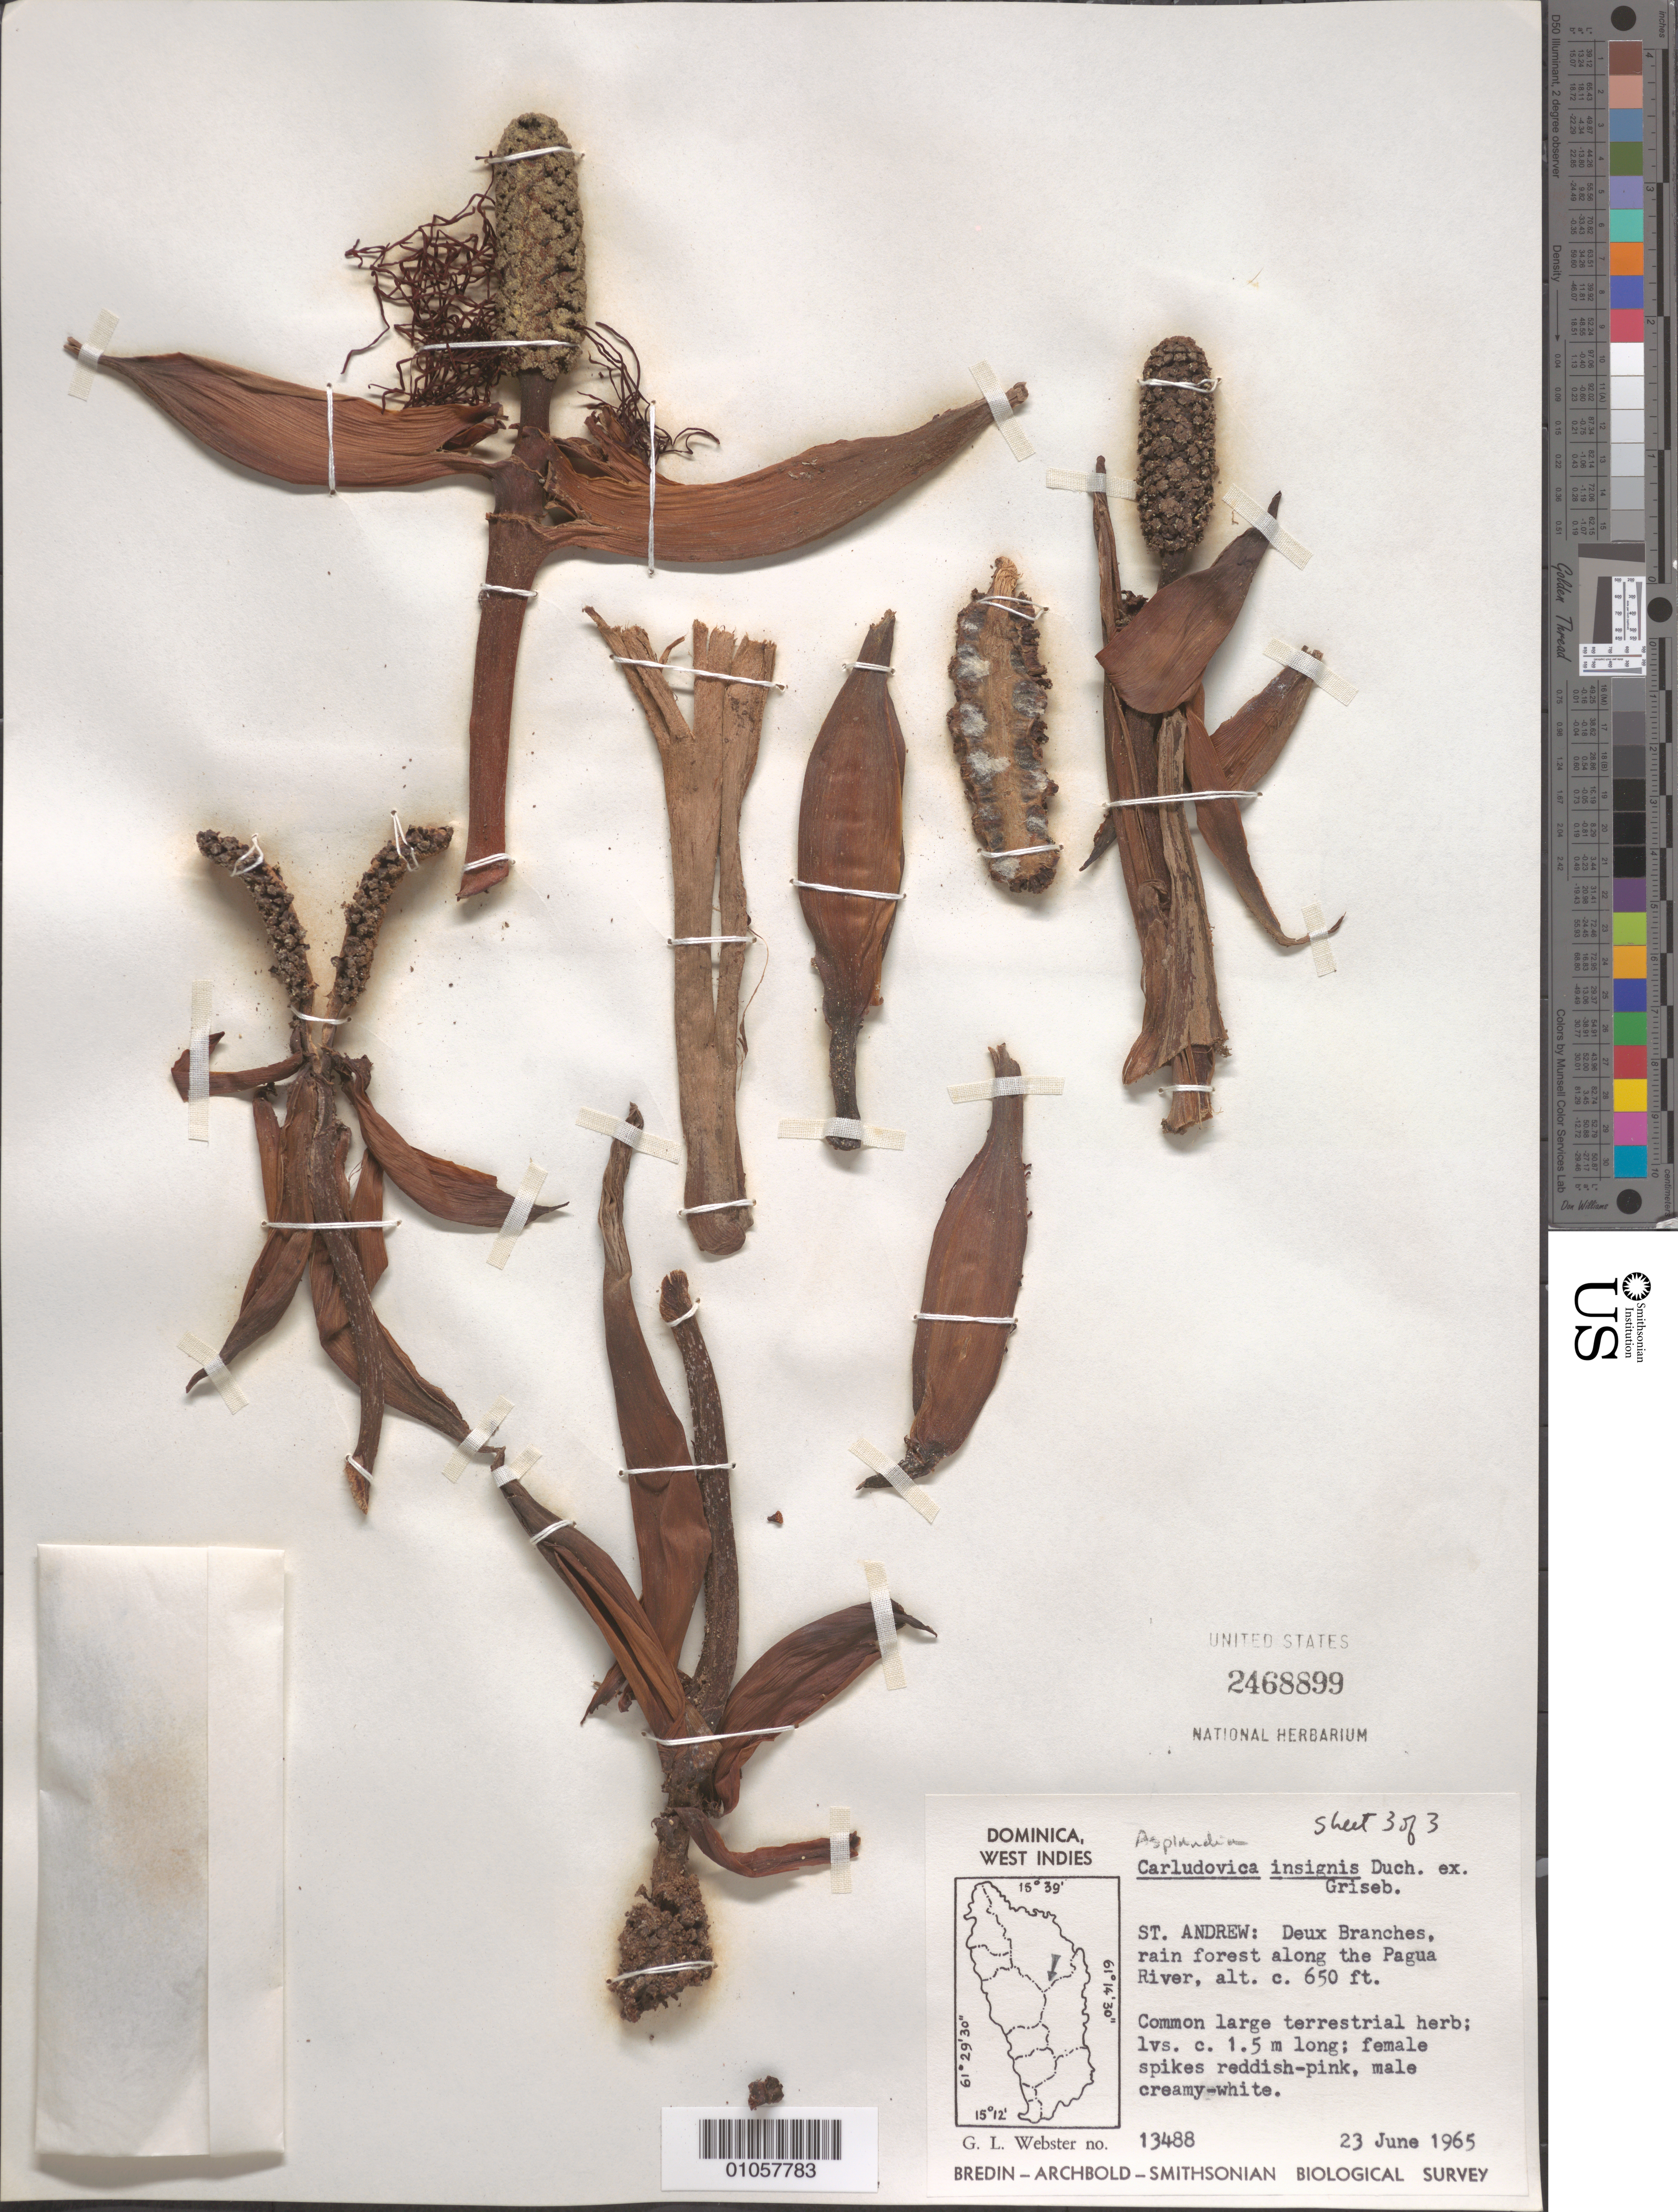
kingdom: Plantae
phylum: Tracheophyta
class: Liliopsida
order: Pandanales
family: Cyclanthaceae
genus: Asplundia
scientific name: Asplundia insignis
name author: (Duchass. ex Griseb.) Harling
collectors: G. L. Webster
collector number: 13488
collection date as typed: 23 Jun 1965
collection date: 1965-06-23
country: Dominica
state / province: St. Andrew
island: Dominica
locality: Deux Branches, along the Pagua River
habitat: Rainforest along river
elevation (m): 198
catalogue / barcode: US 2468899